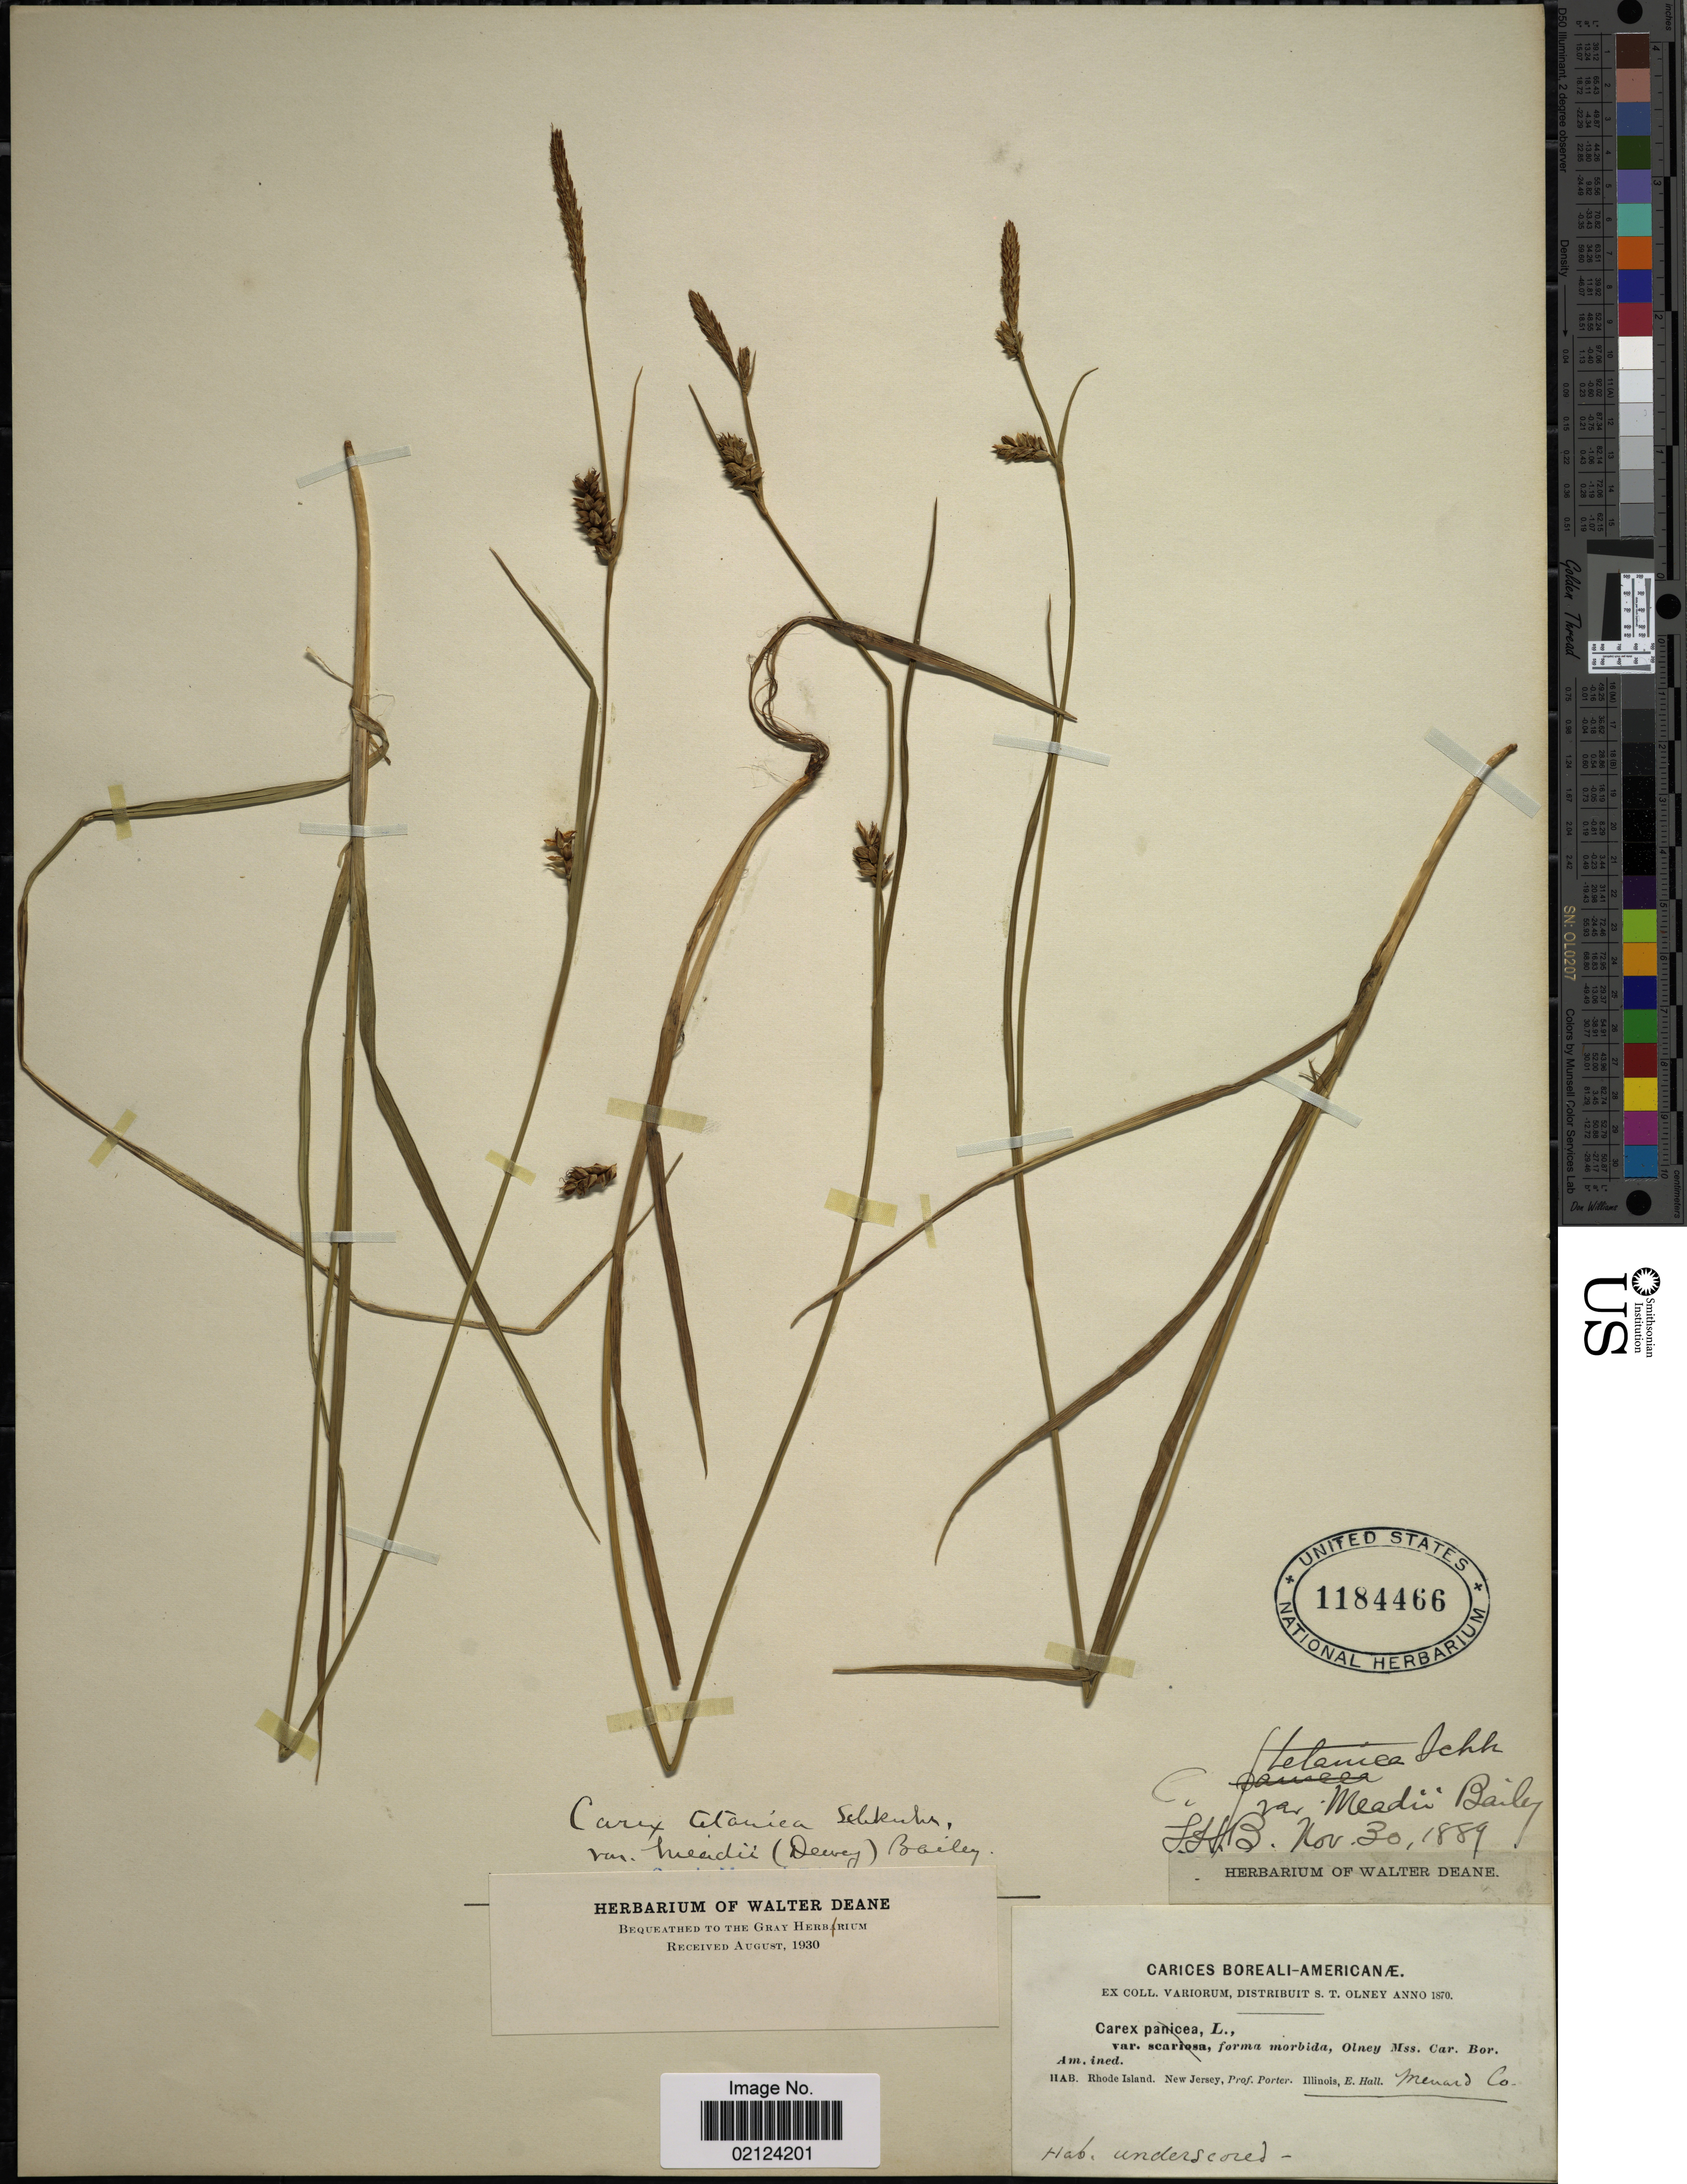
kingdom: Plantae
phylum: Tracheophyta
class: Liliopsida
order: Poales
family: Cyperaceae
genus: Carex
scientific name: Carex meadii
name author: Dewey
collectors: E. Hall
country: United States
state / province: Illinois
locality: Menard Co.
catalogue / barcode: US 1184466